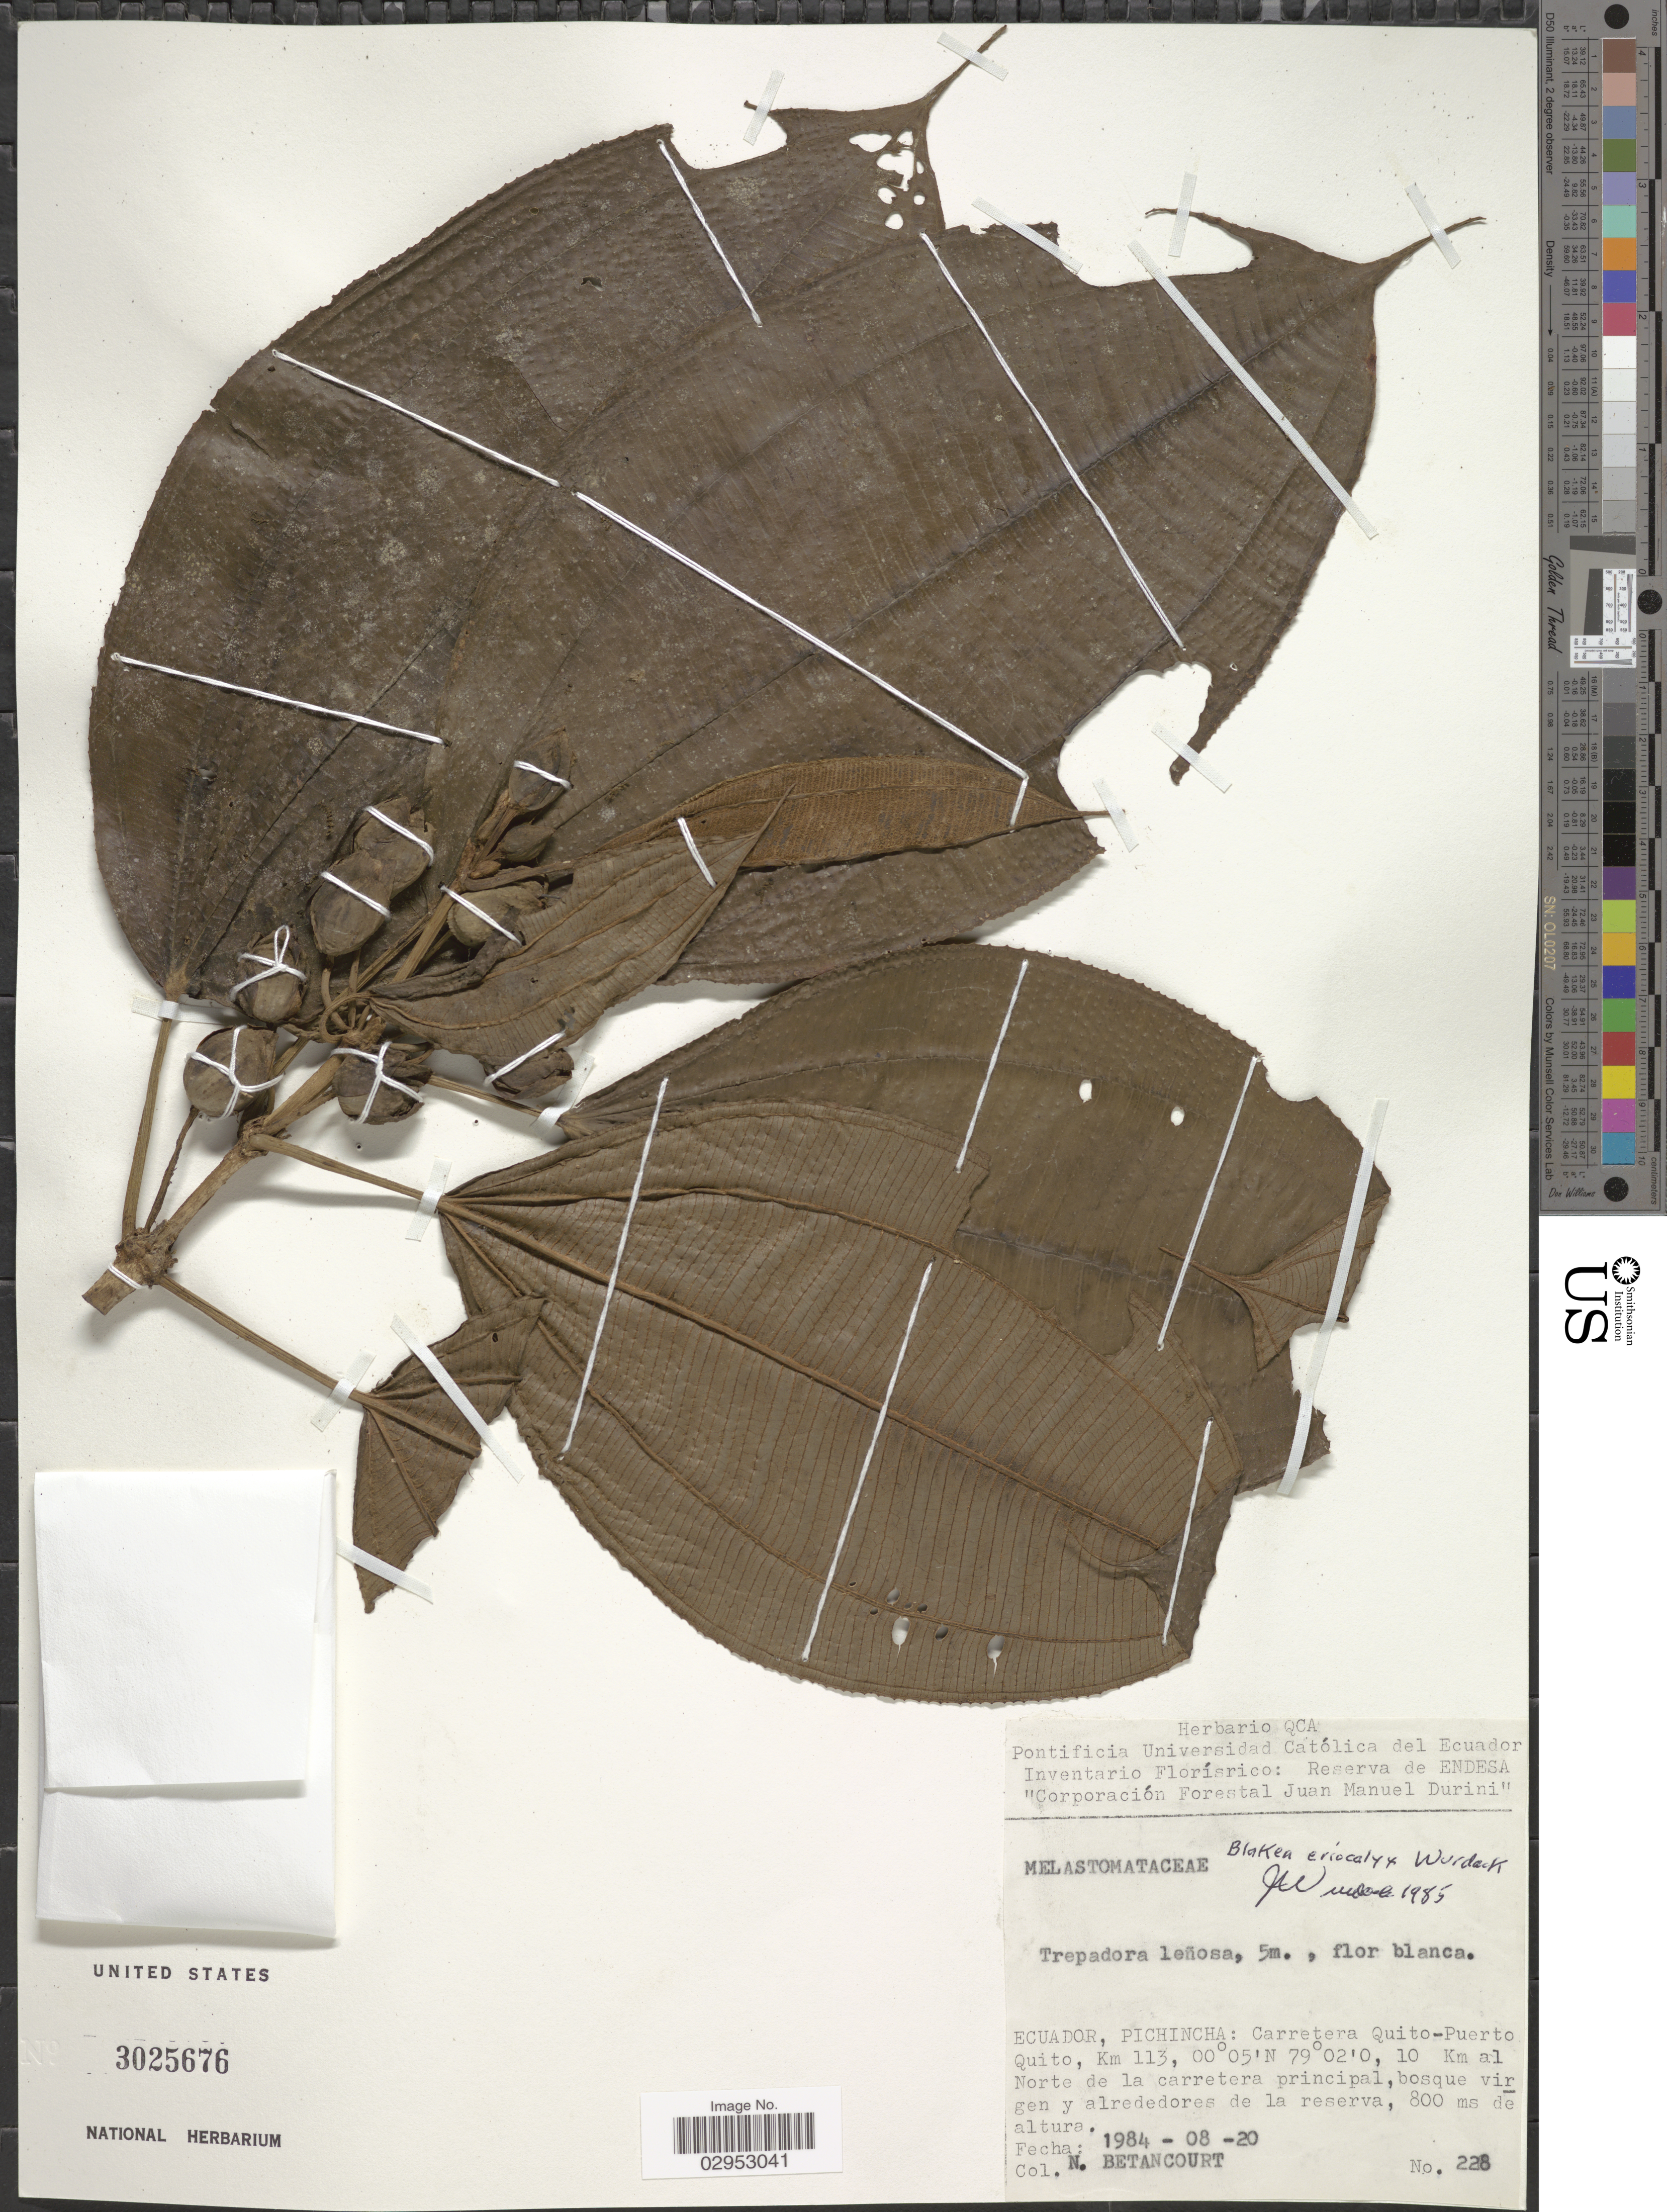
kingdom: Plantae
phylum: Tracheophyta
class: Magnoliopsida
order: Myrtales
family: Melastomataceae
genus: Blakea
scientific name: Blakea eriocalyx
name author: Wurdack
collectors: N. Betancourt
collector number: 228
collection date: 1984-08-20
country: Ecuador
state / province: Pichincha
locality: Carretera Quito-Puerto Quito, Km 113, 10 Km al Norte de la carretera principal.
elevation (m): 800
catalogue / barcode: US 3025676